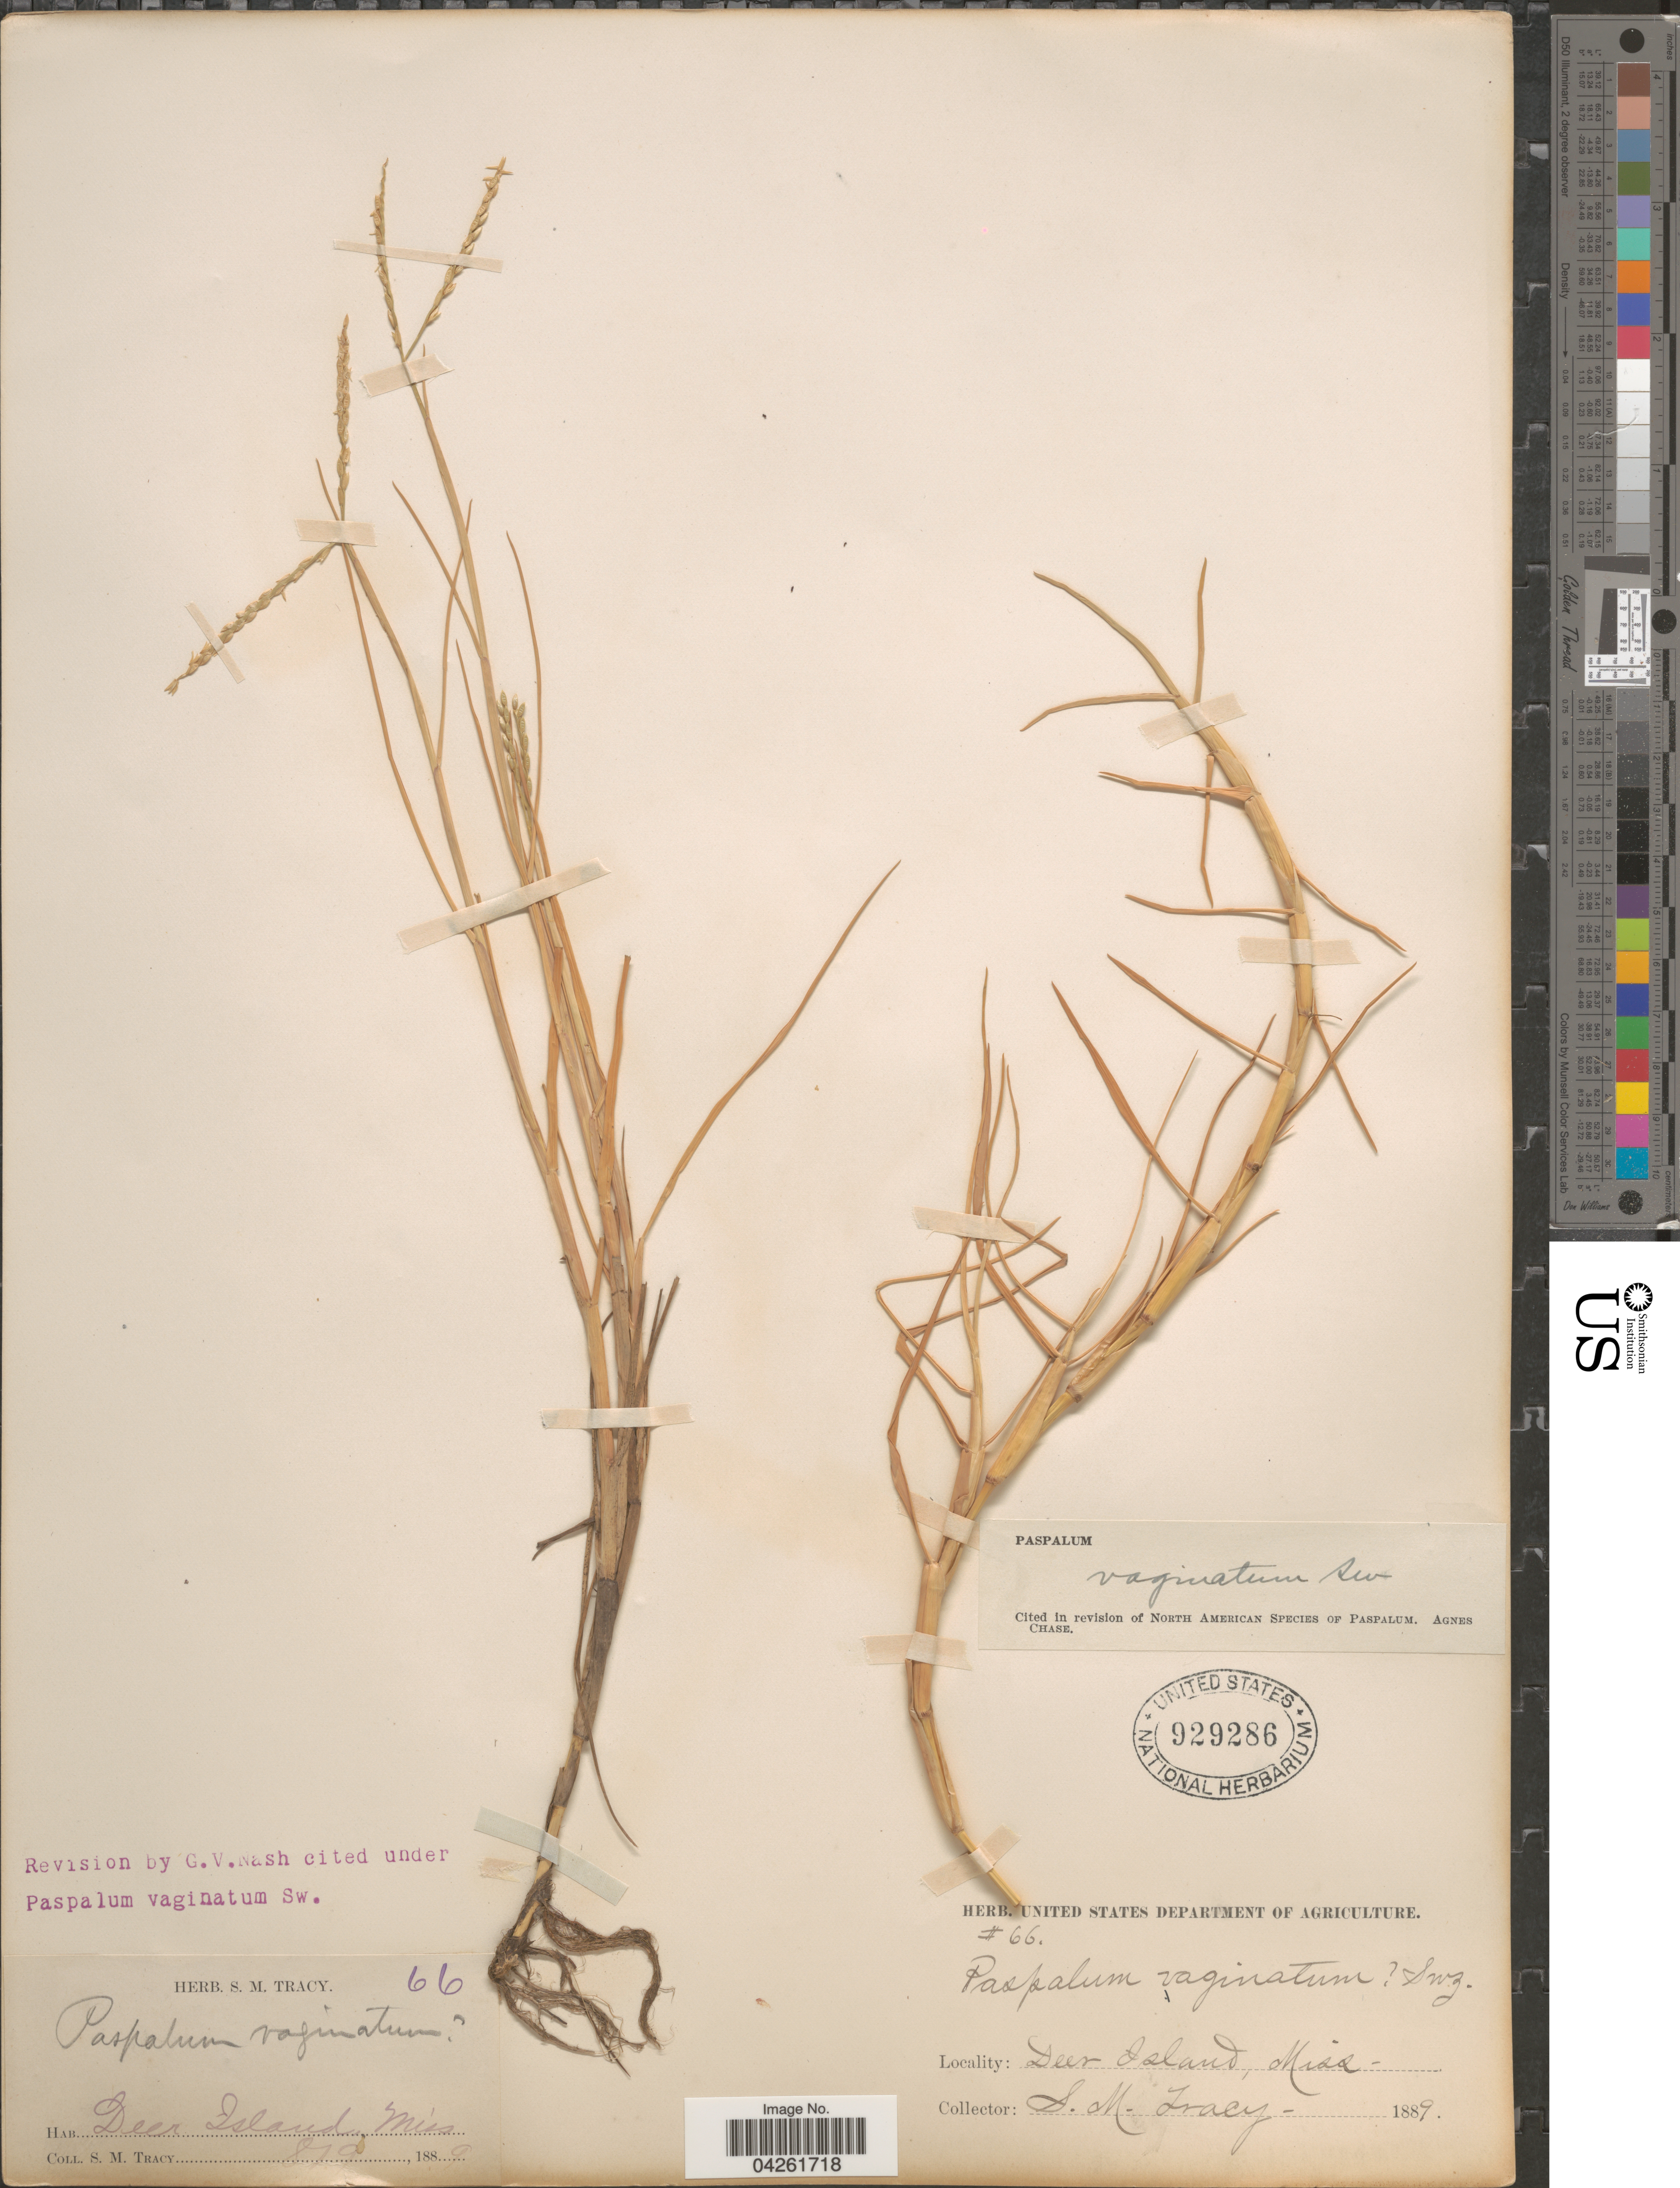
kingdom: Plantae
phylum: Tracheophyta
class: Liliopsida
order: Poales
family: Poaceae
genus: Paspalum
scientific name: Paspalum distichum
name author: L.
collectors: S. M. Tracy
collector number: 66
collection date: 1889-08-09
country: United States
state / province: Mississippi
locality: Deer Island.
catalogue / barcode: US 929286